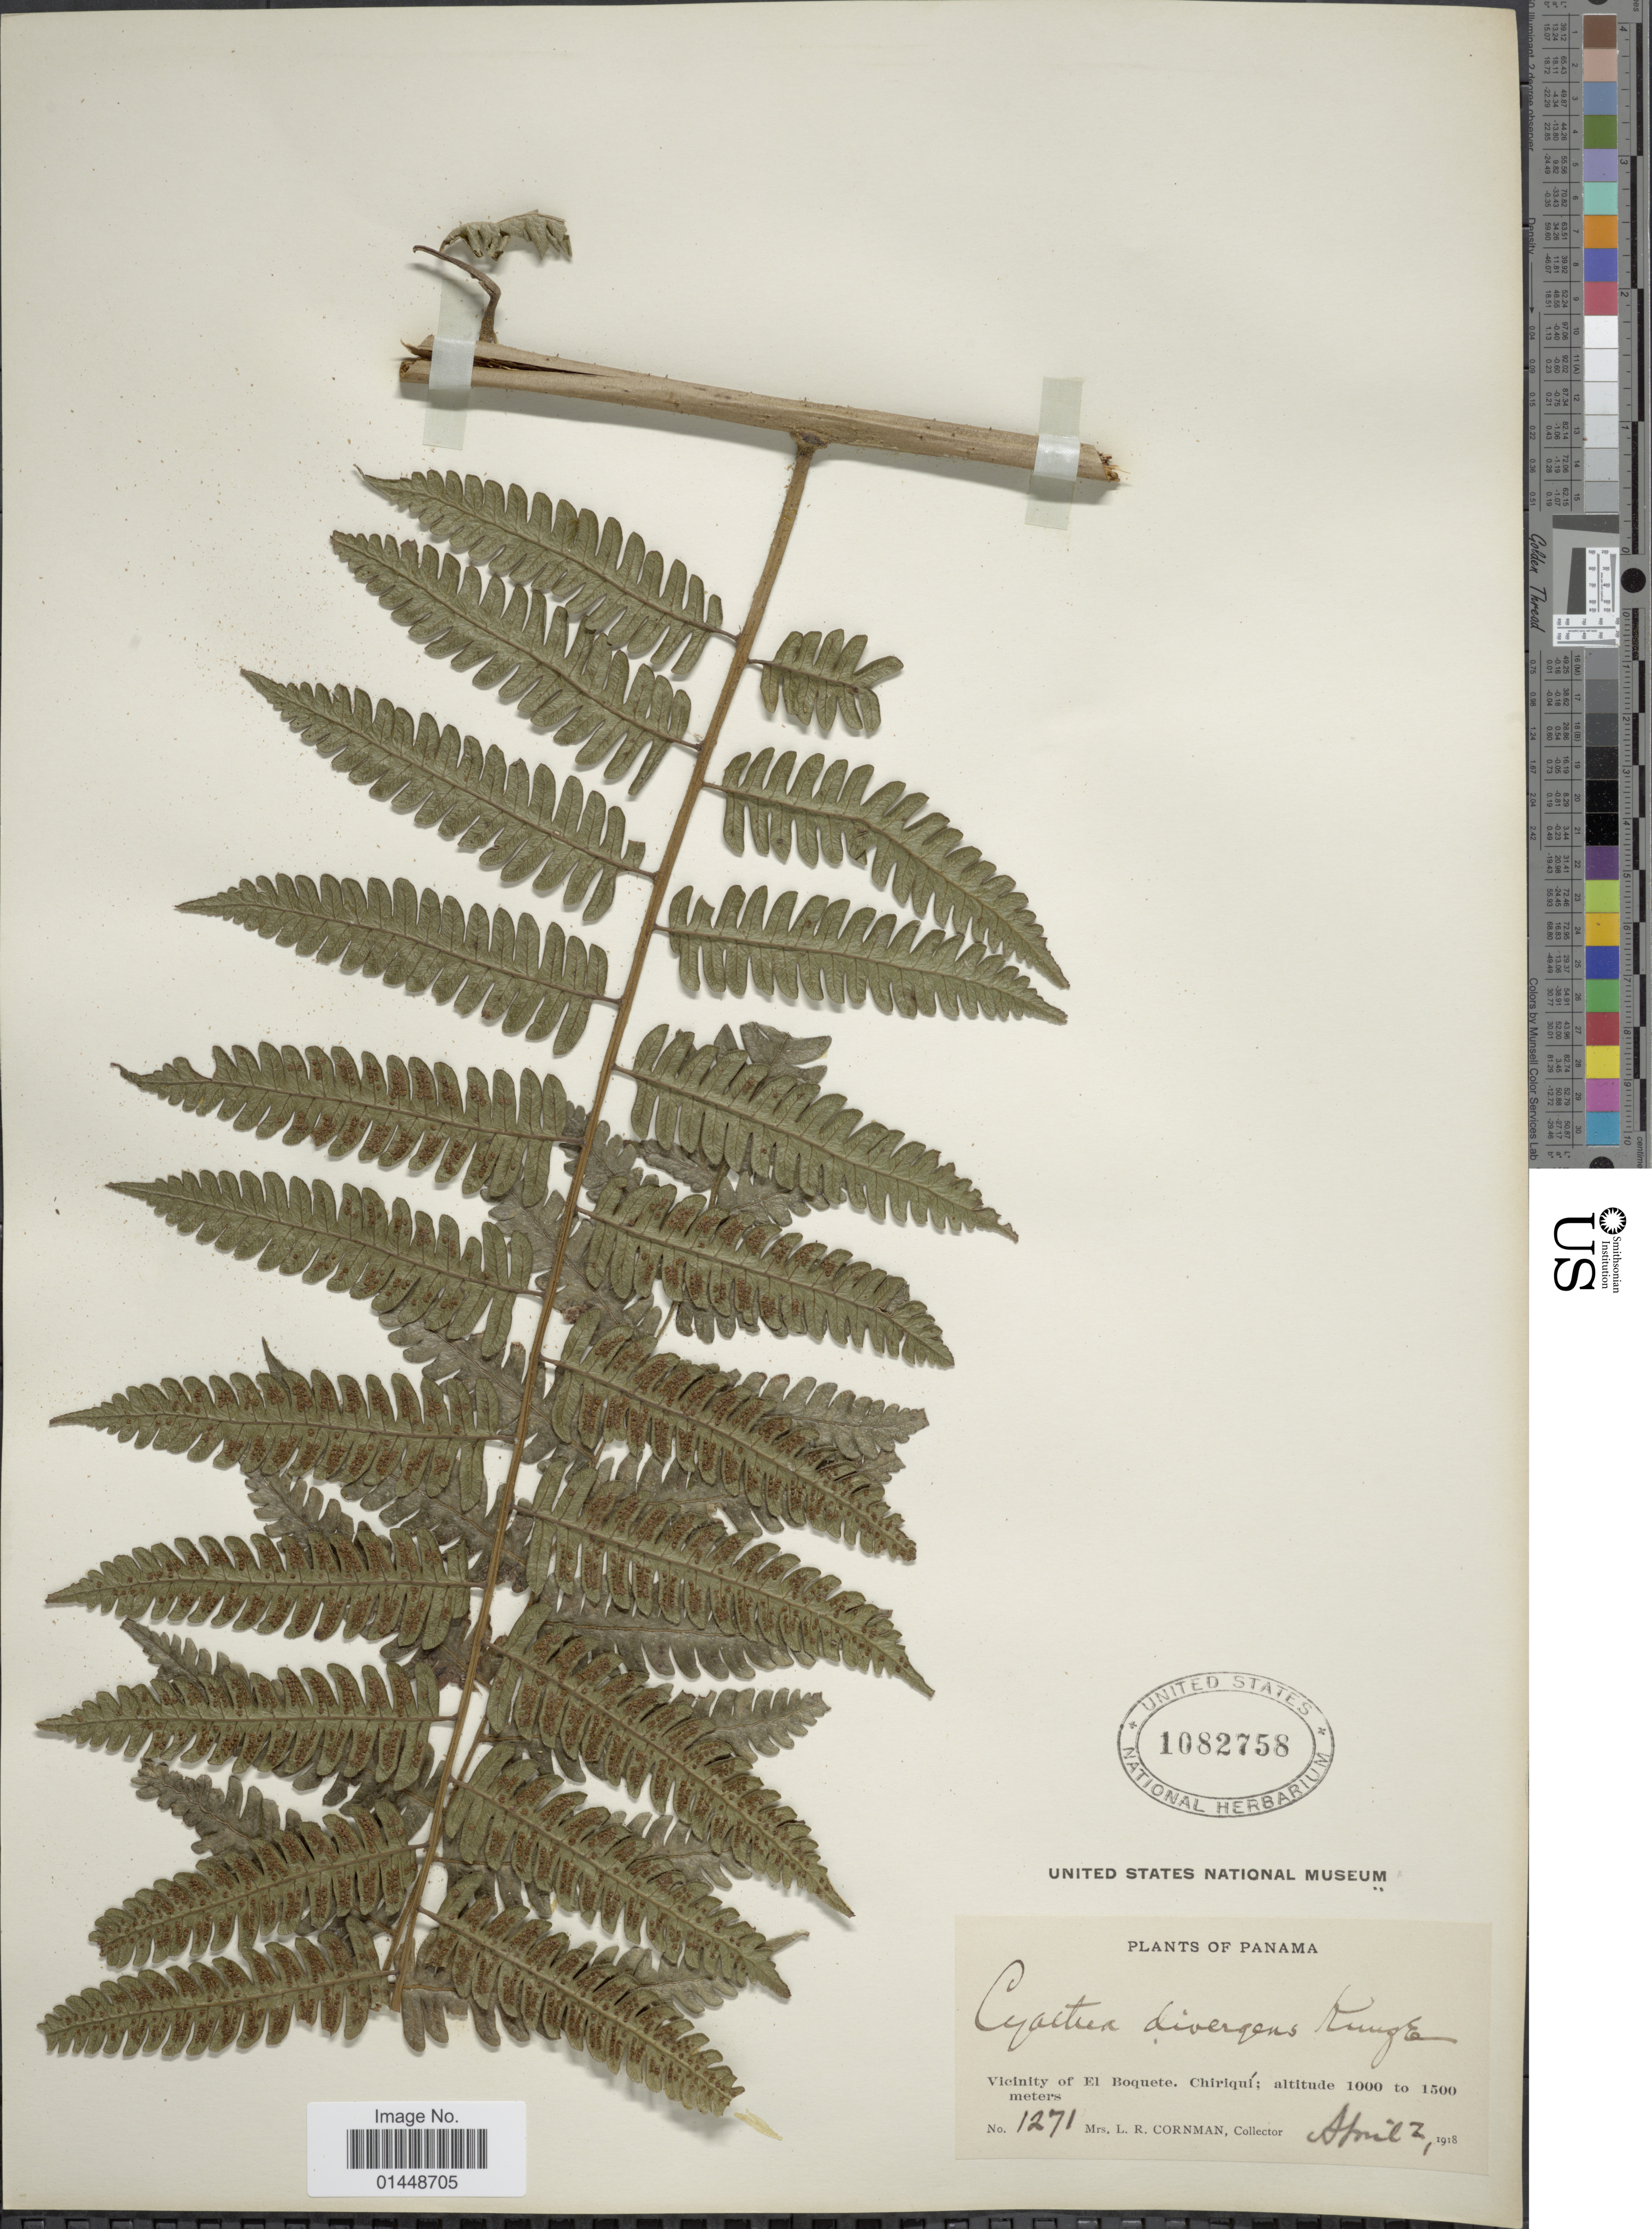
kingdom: Plantae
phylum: Tracheophyta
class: Polypodiopsida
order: Cyatheales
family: Cyatheaceae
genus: Cyathea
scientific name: Cyathea divergens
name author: Kunze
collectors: L. Cornman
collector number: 1271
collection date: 1918-04-02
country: Panama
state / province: Chiriqui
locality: Vicinity of El Boquete, Chiriquí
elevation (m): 1000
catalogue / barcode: US 1082758